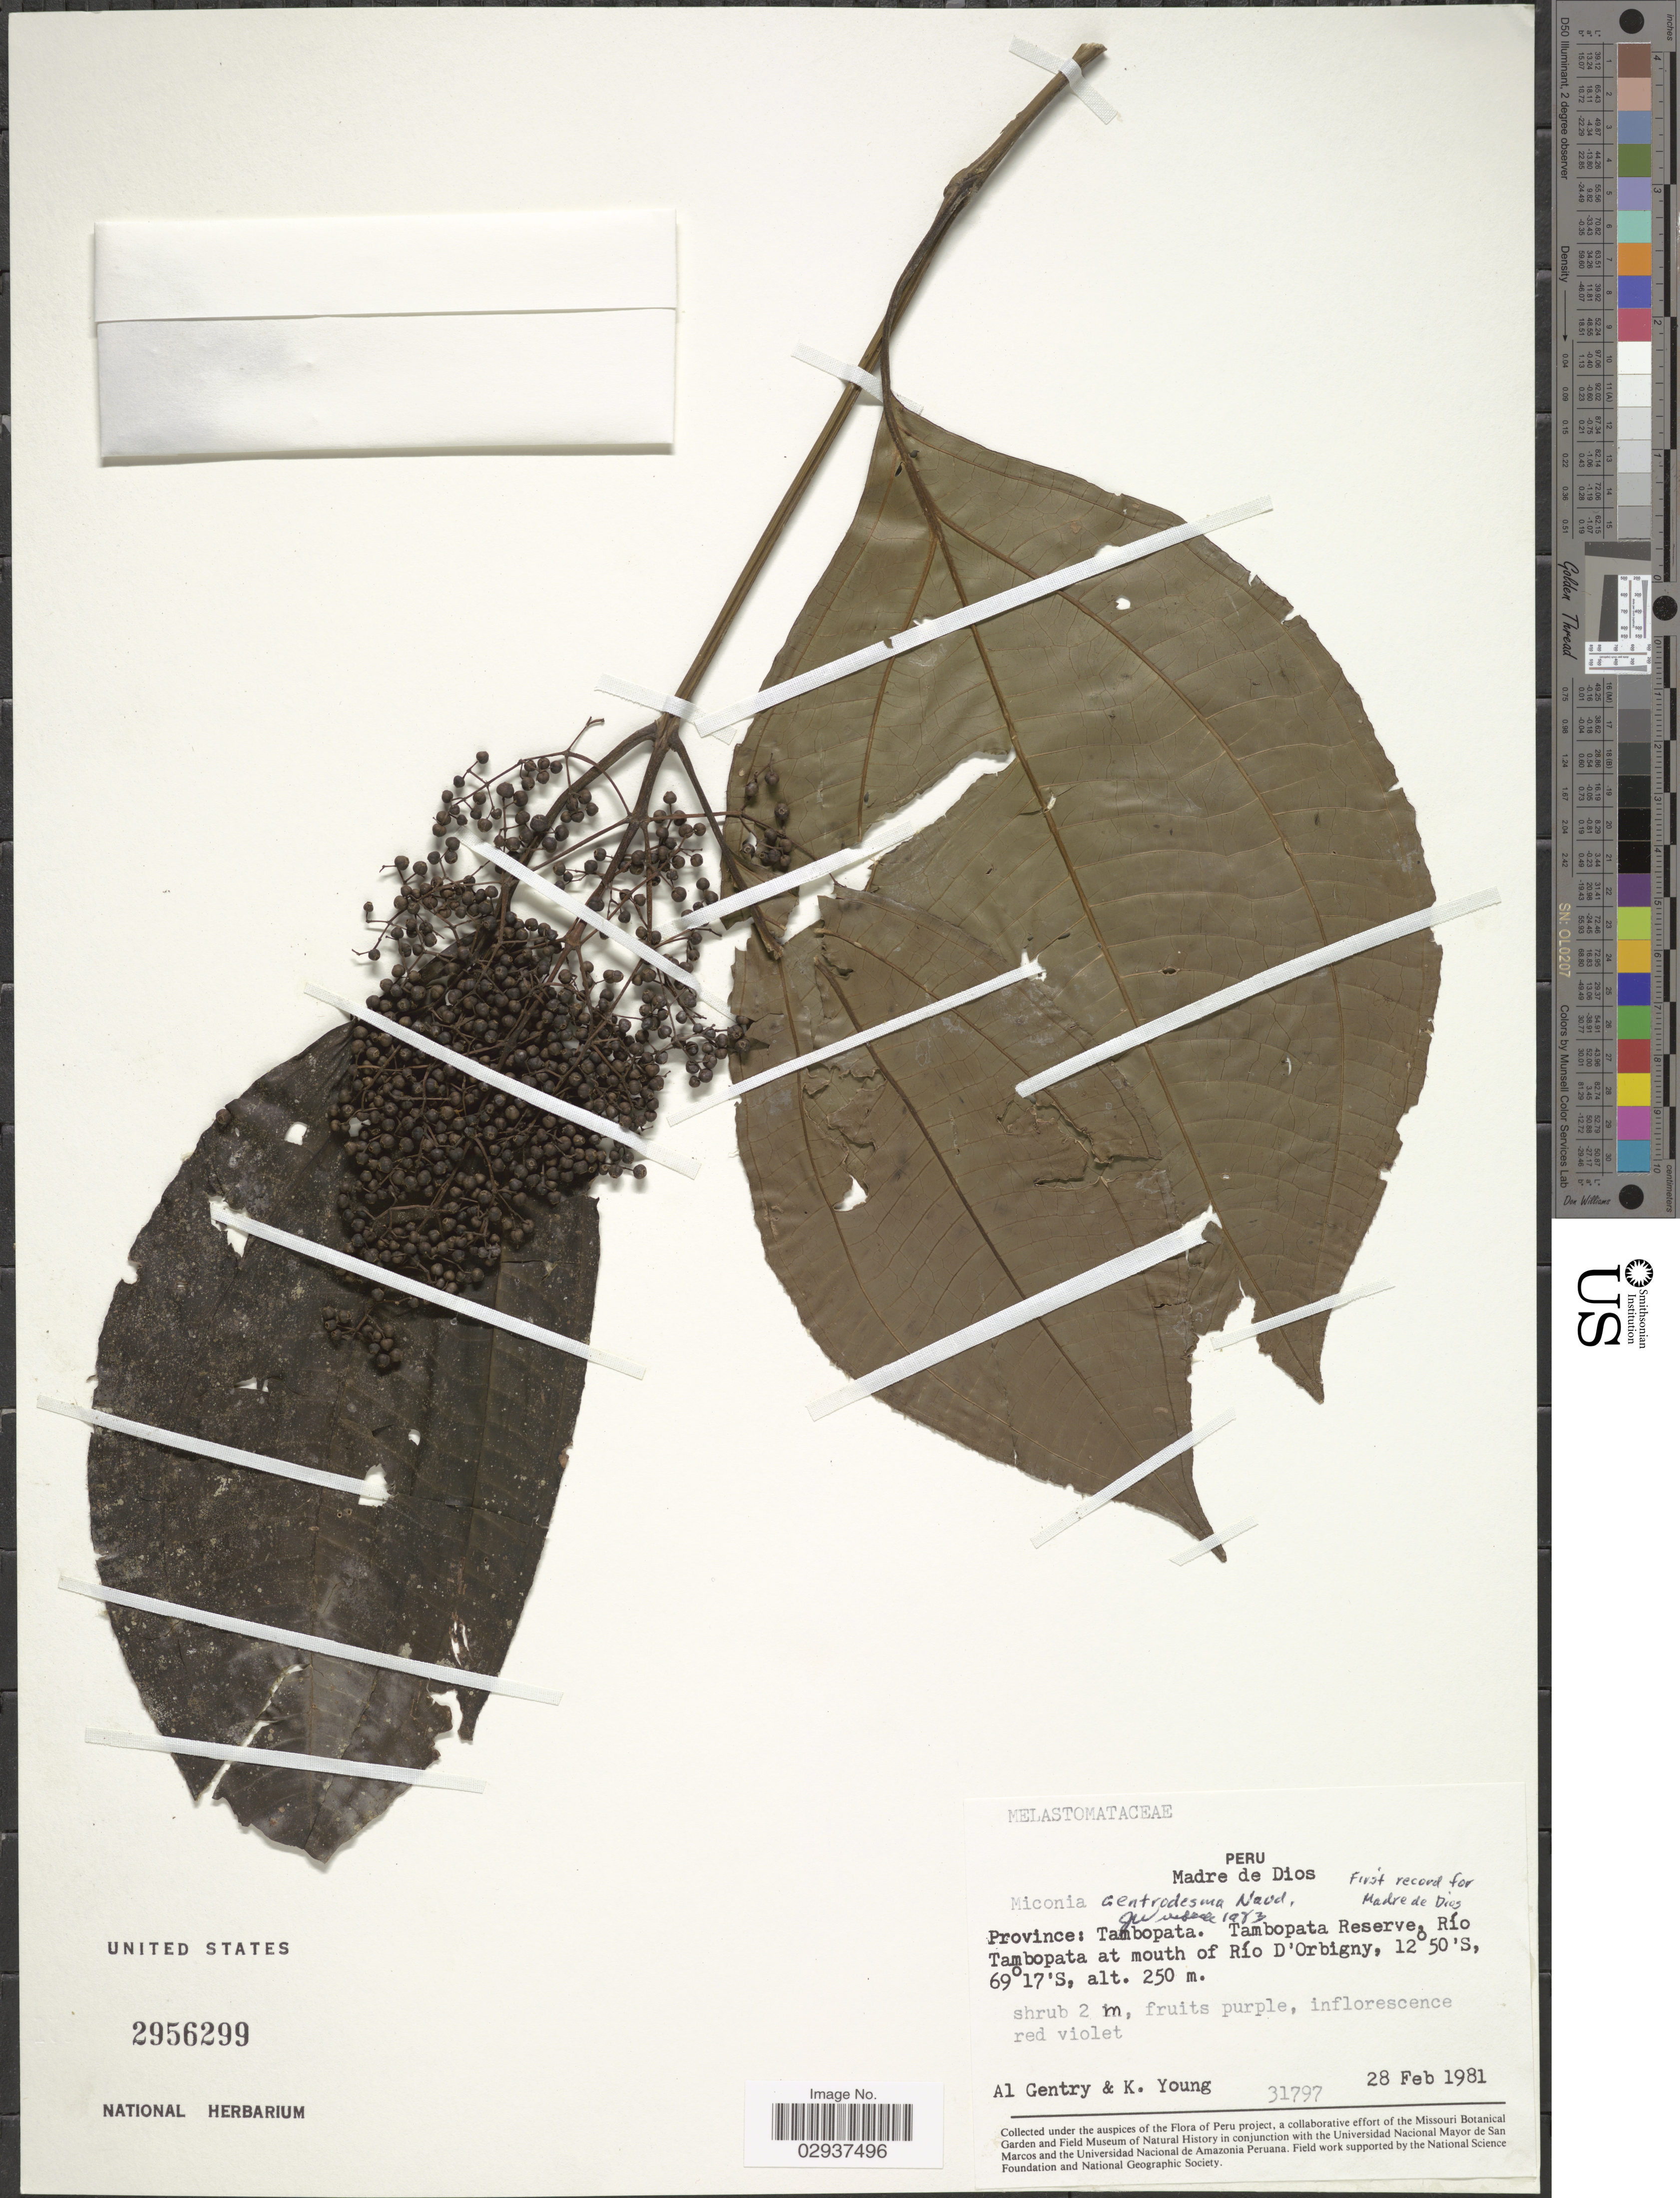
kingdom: Plantae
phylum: Tracheophyta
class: Magnoliopsida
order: Myrtales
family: Melastomataceae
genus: Miconia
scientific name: Miconia centrodesma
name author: Naudin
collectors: A. H. Gentry & K. Young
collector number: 31797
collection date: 1981-02-28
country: Peru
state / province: Madre de Dios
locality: Province: Tambopata. Tambopata Reserve, Río Tambopata at mouth of Río D'Orbigny.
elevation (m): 250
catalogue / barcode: US 2956299